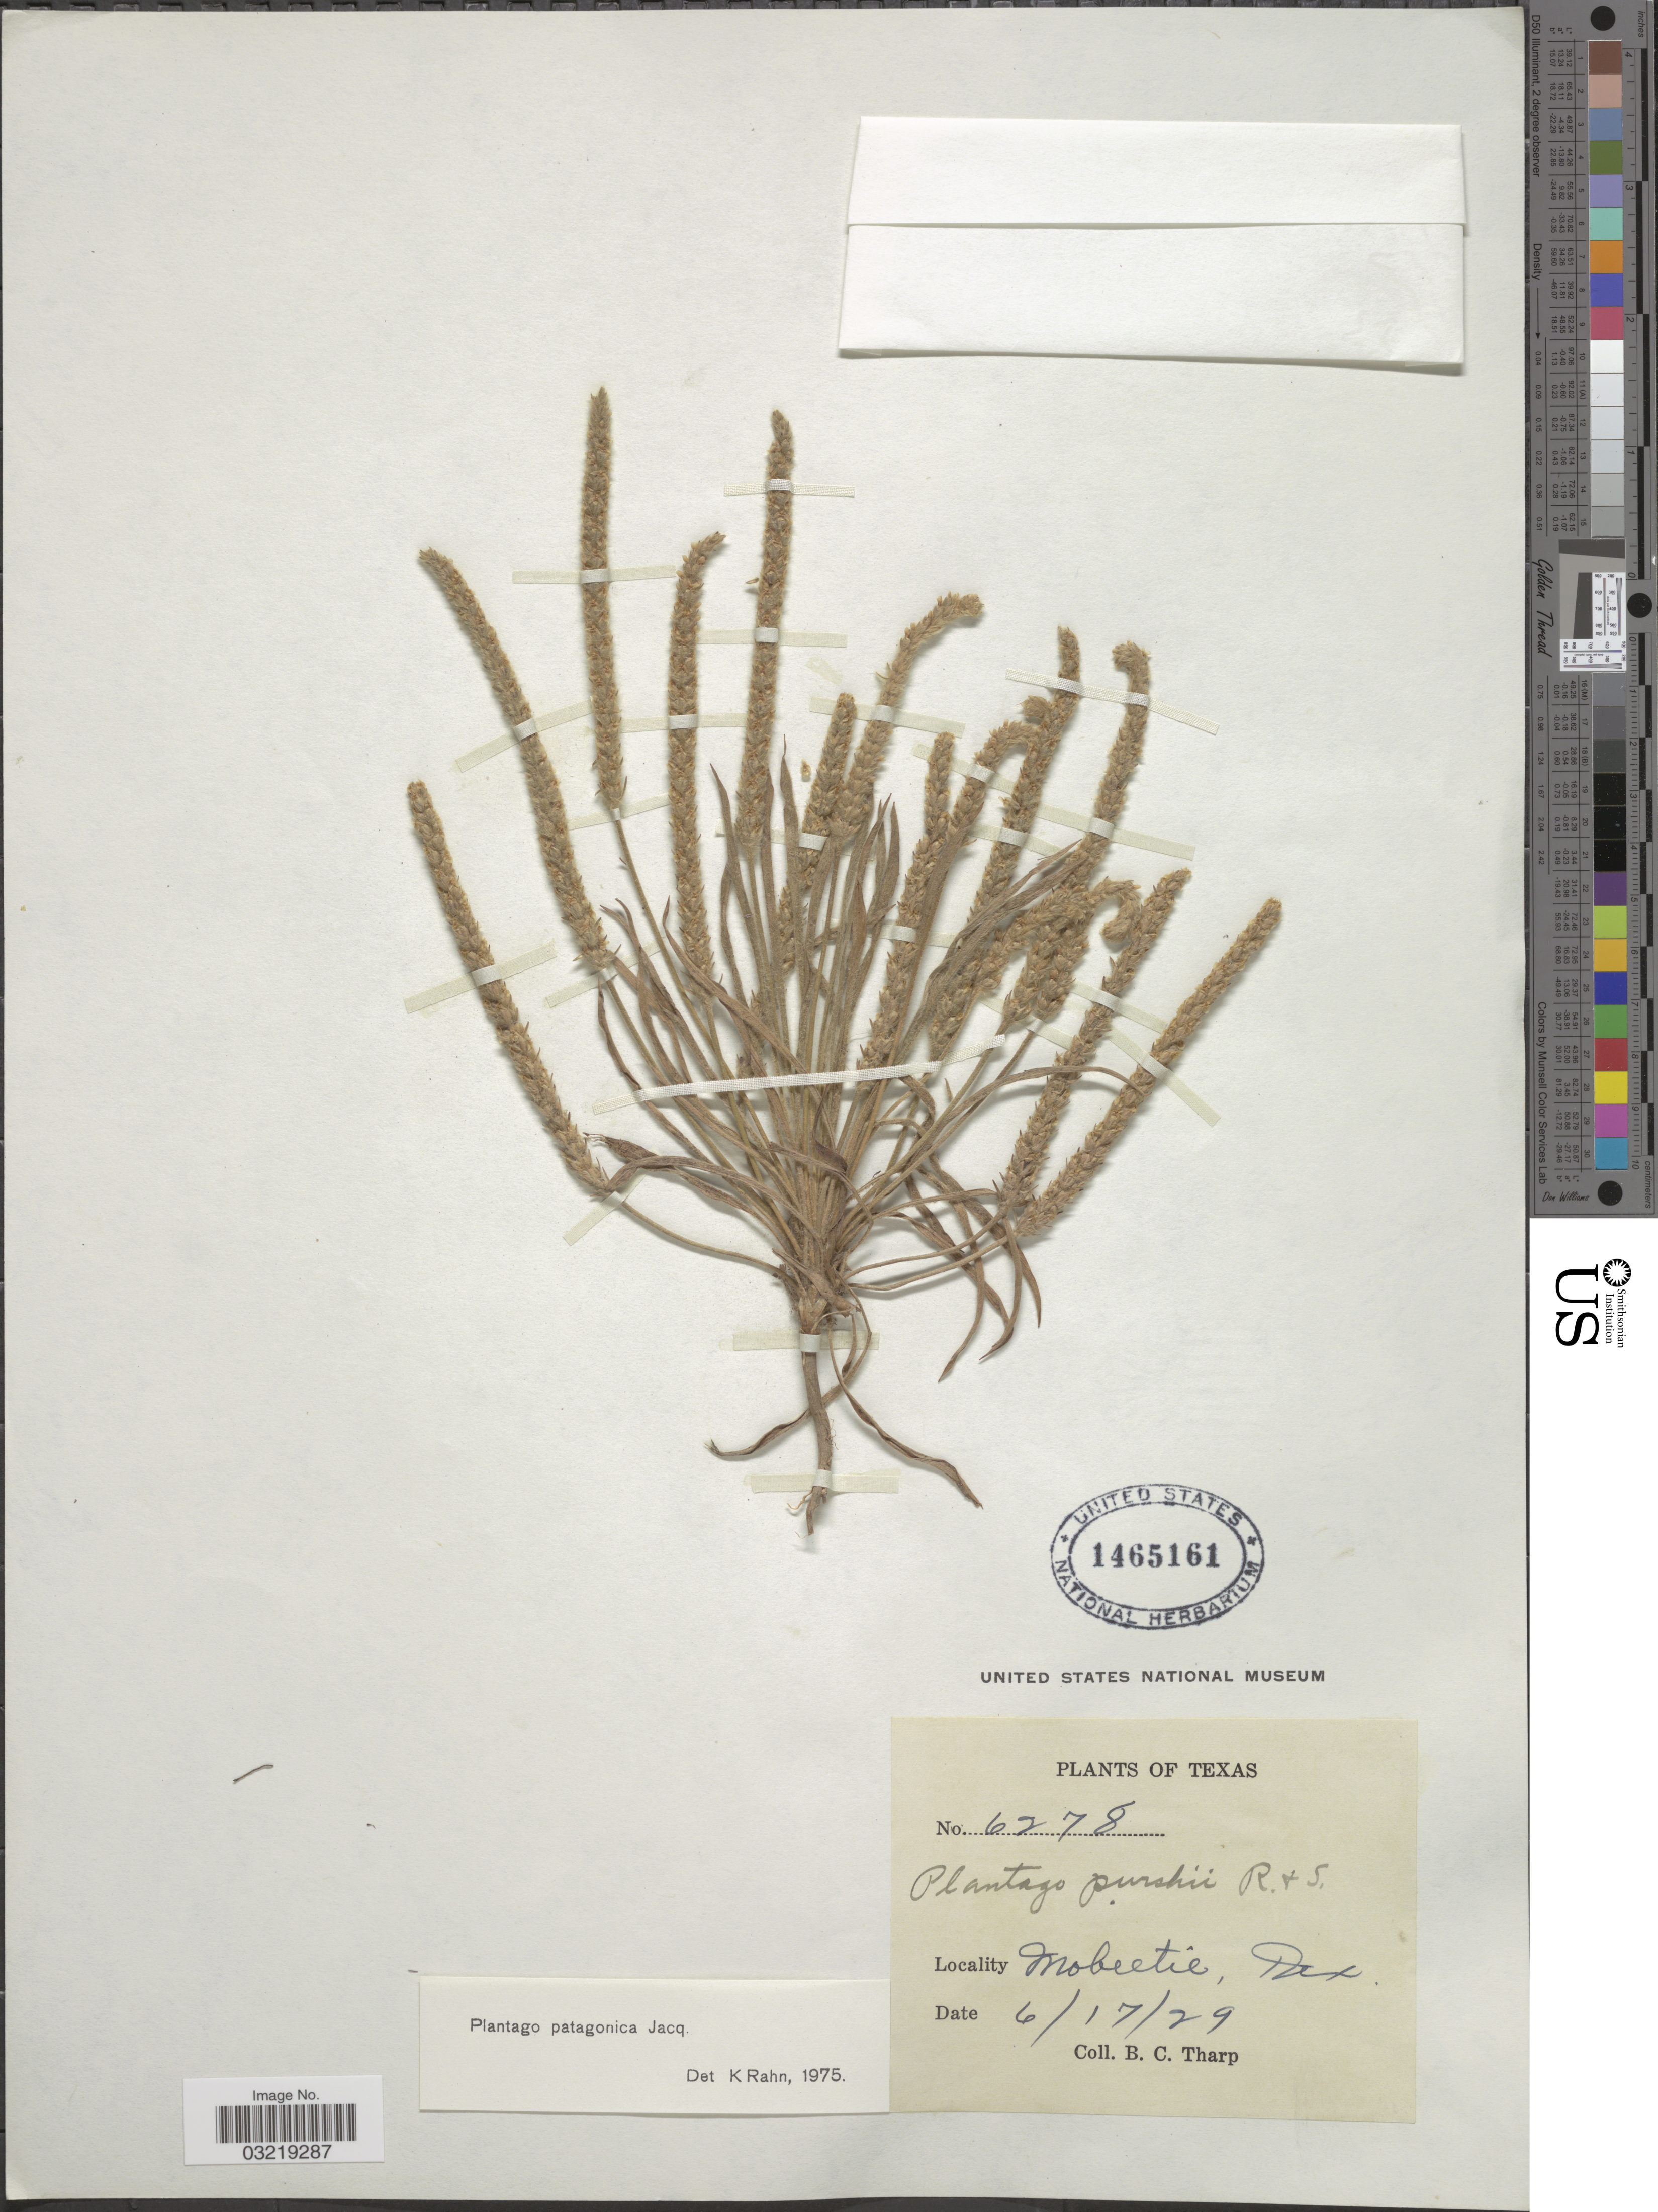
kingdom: Plantae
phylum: Tracheophyta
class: Magnoliopsida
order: Lamiales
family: Plantaginaceae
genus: Plantago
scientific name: Plantago patagonica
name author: Jacq.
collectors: B. C. Tharp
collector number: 6278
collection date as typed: Transcribed d/m/y: 17/6/29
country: United States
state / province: Texas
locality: Mobeetie.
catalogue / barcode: US 1465161